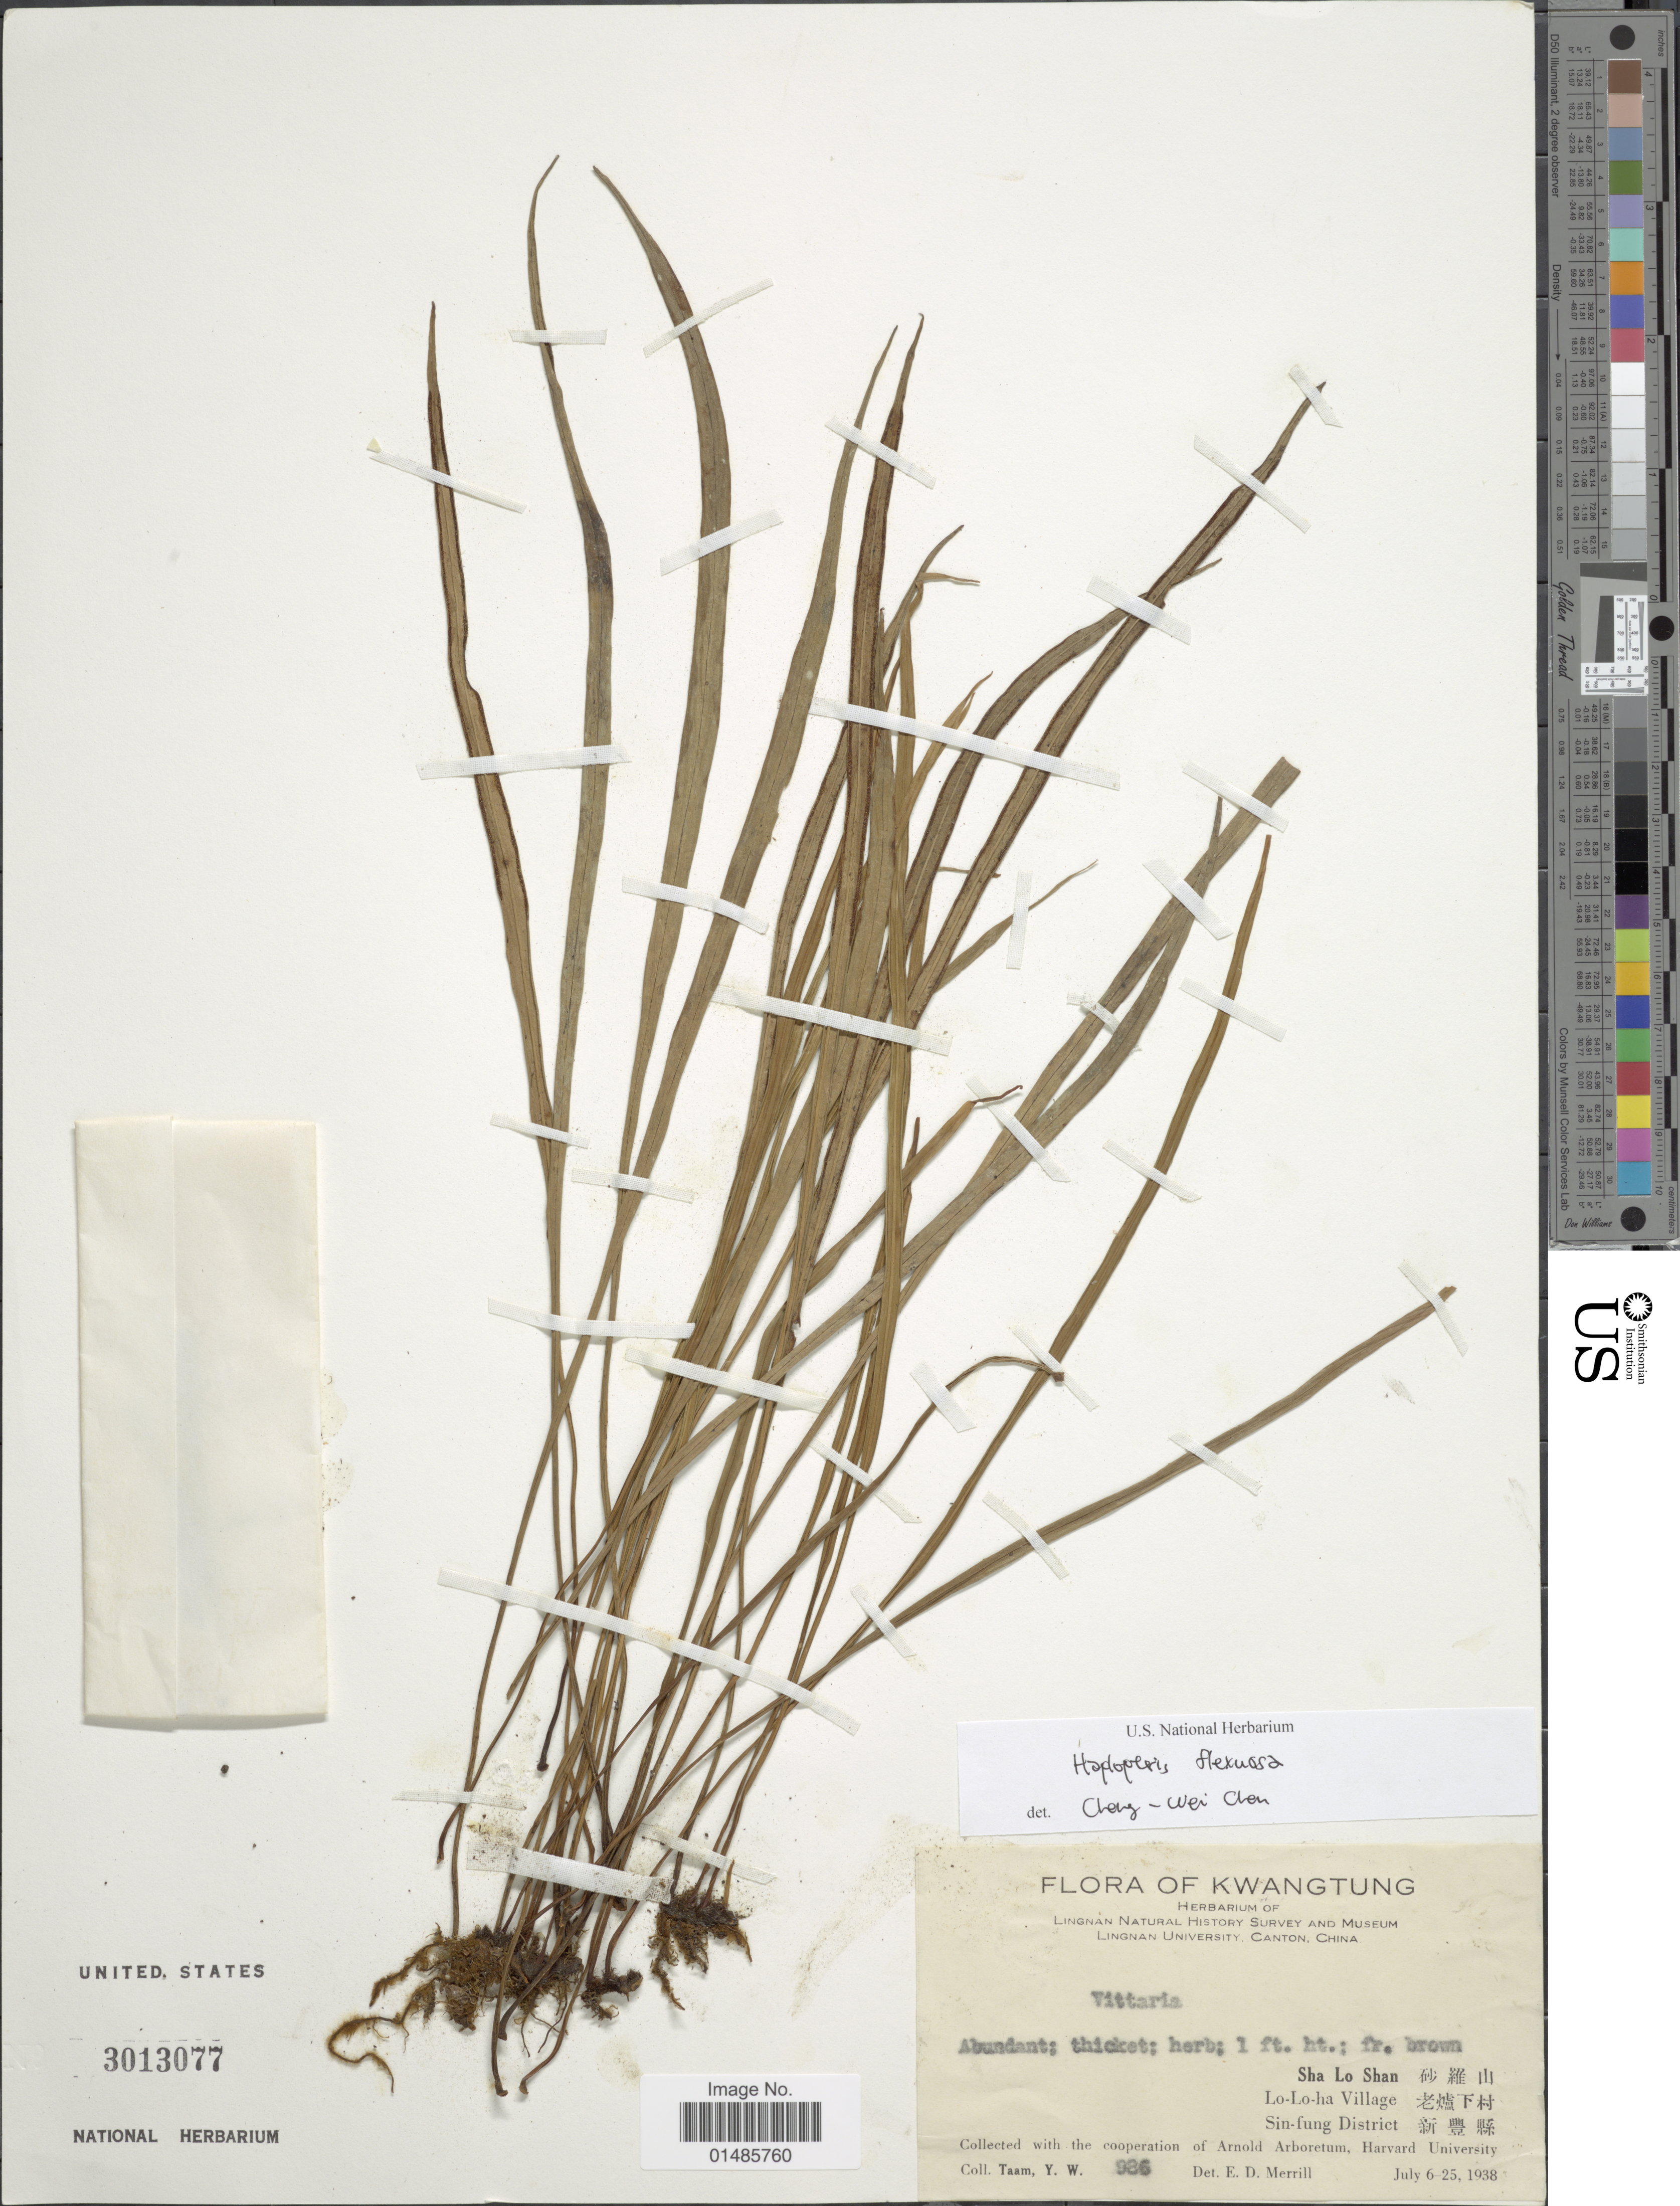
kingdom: Plantae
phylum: Tracheophyta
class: Polypodiopsida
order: Polypodiales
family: Pteridaceae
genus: Haplopteris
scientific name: Haplopteris flexuosa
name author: (Fée) E.H. Crane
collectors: Y. W. Taam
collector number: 986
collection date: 1938-07-06/1938-07-25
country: China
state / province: Guangdong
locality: Kwangtung. Sha Lo Shan X. Lo-Lo-ha Village X. Sin-fung District X.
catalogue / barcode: US 3013077